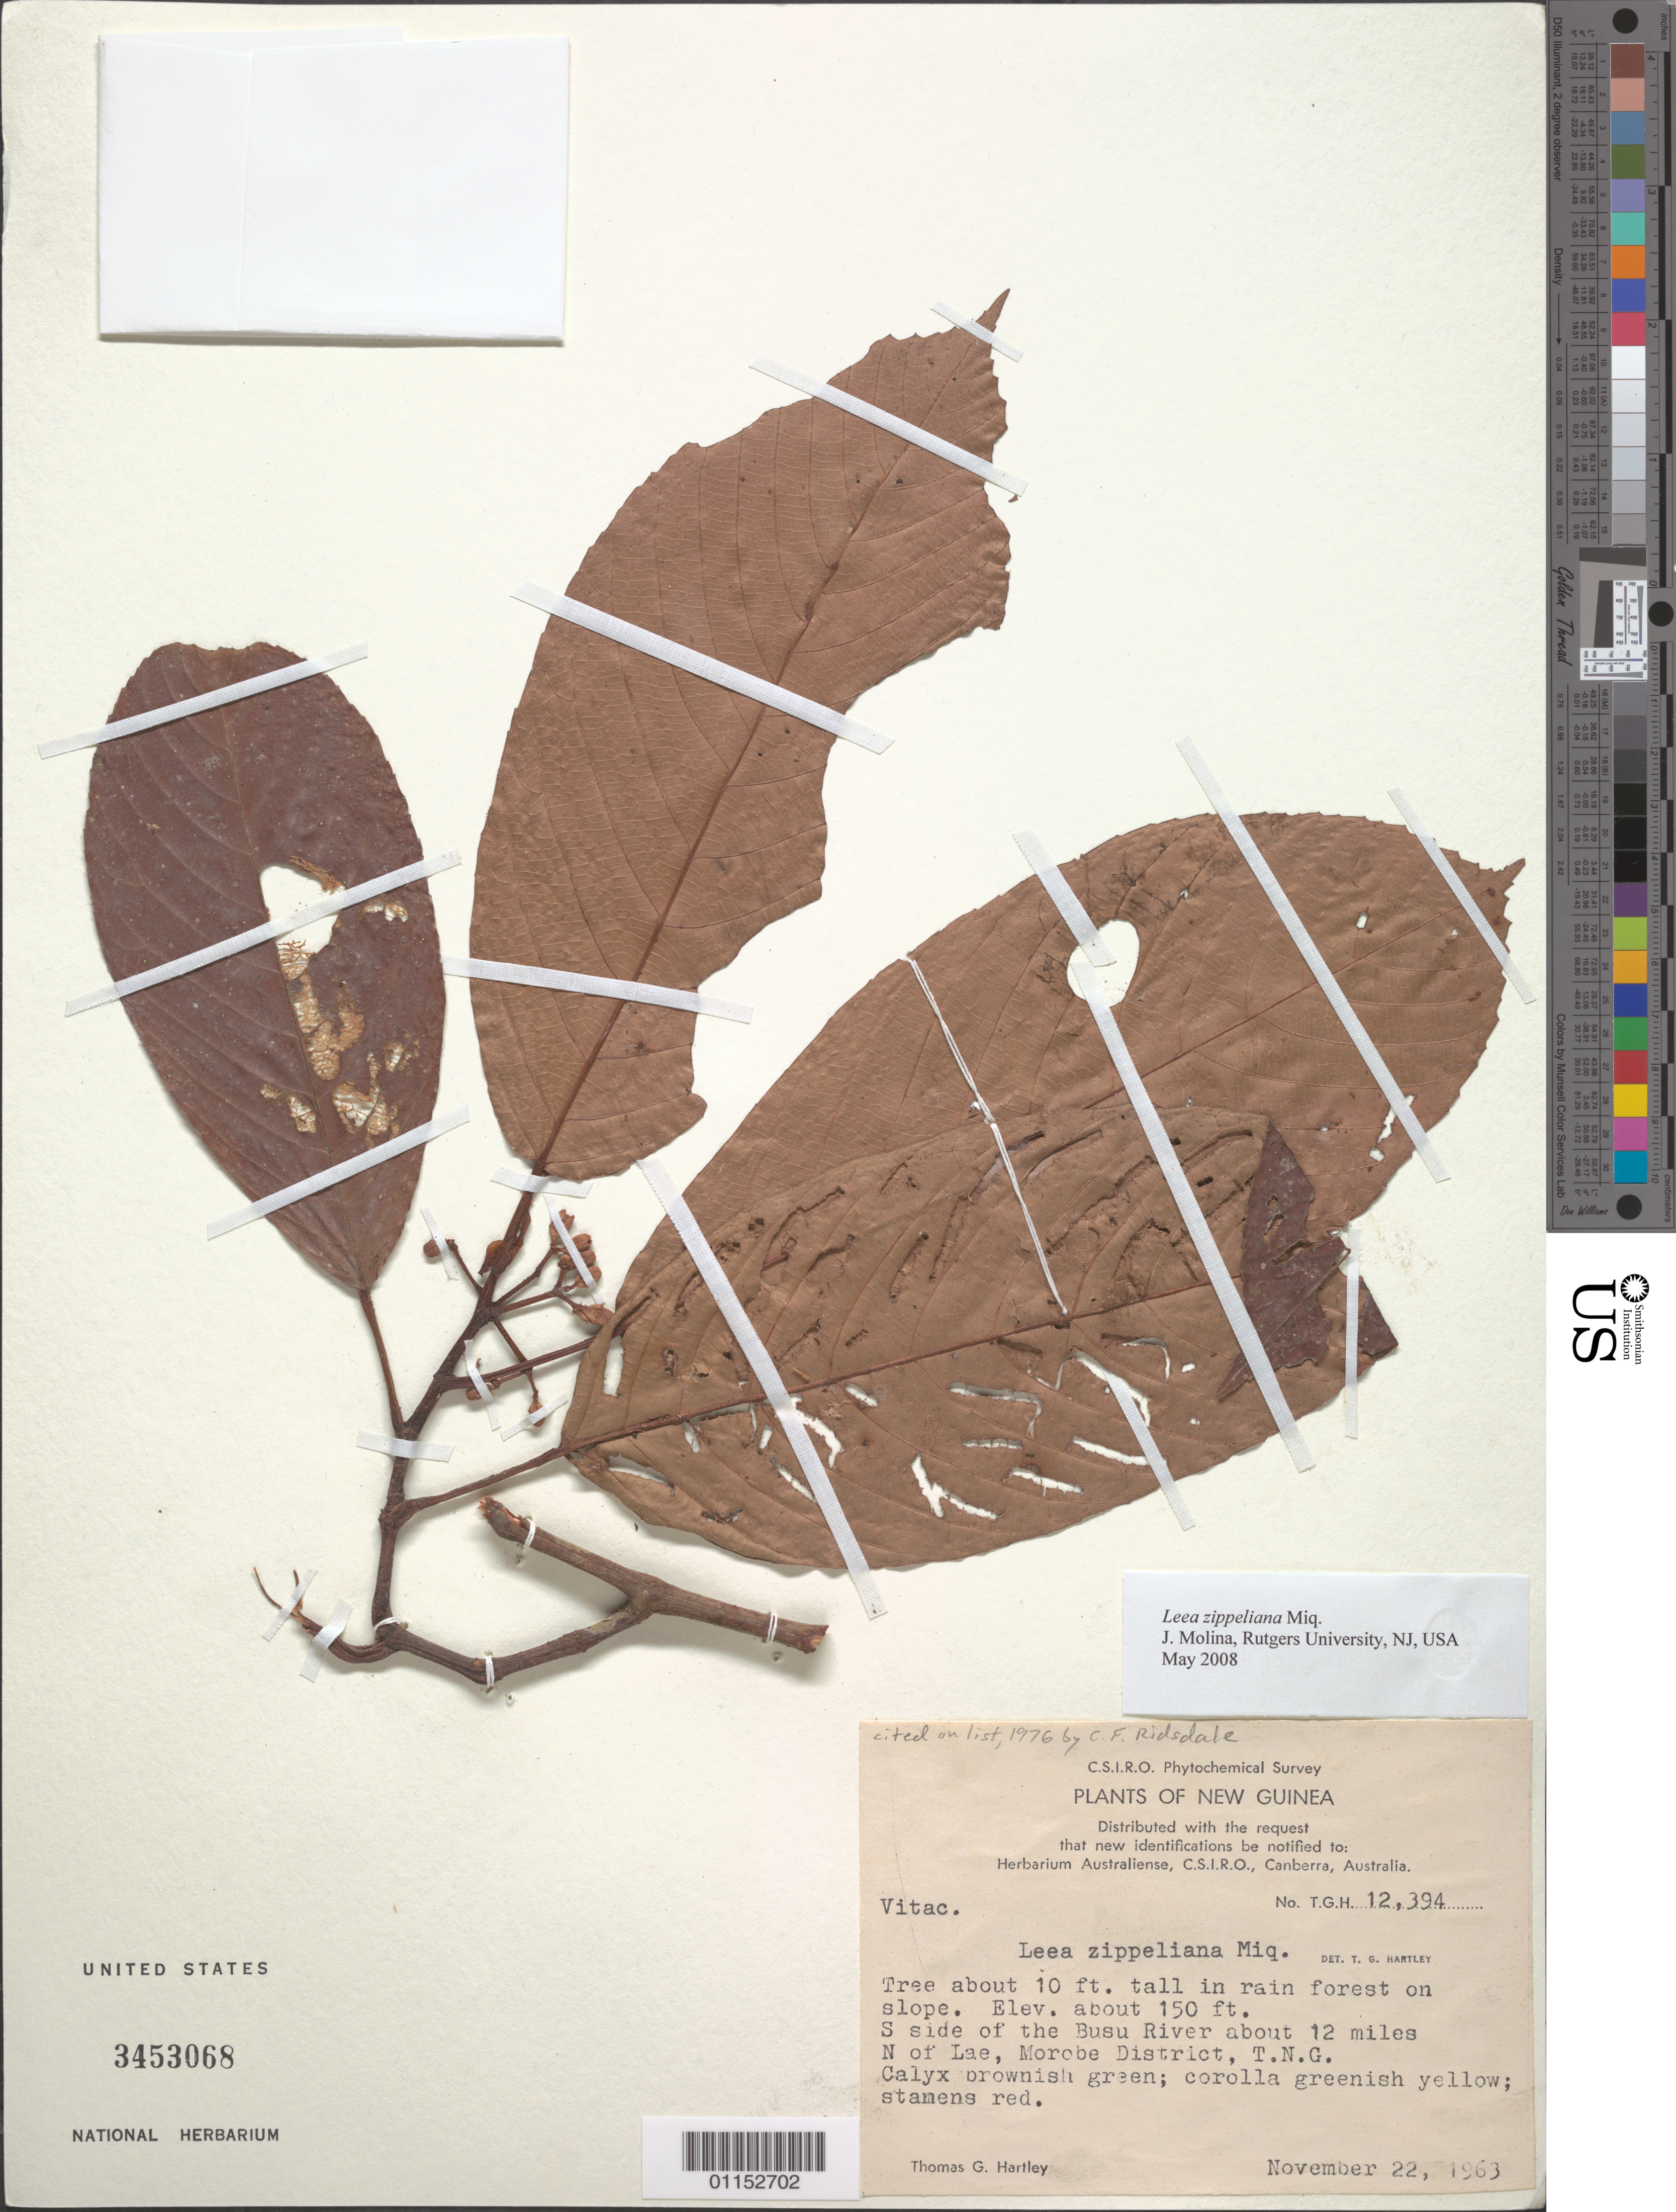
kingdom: Plantae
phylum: Tracheophyta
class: Magnoliopsida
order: Vitales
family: Vitaceae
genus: Leea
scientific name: Leea zippeliana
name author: Miq.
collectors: T. G. Hartley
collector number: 12394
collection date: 1963-11-22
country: Papua New Guinea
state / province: Morobe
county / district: Morobe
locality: S side of the Busu River about 12 mi N of Lae.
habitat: Tree in rain forest on slope.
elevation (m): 150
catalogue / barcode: US 3453068